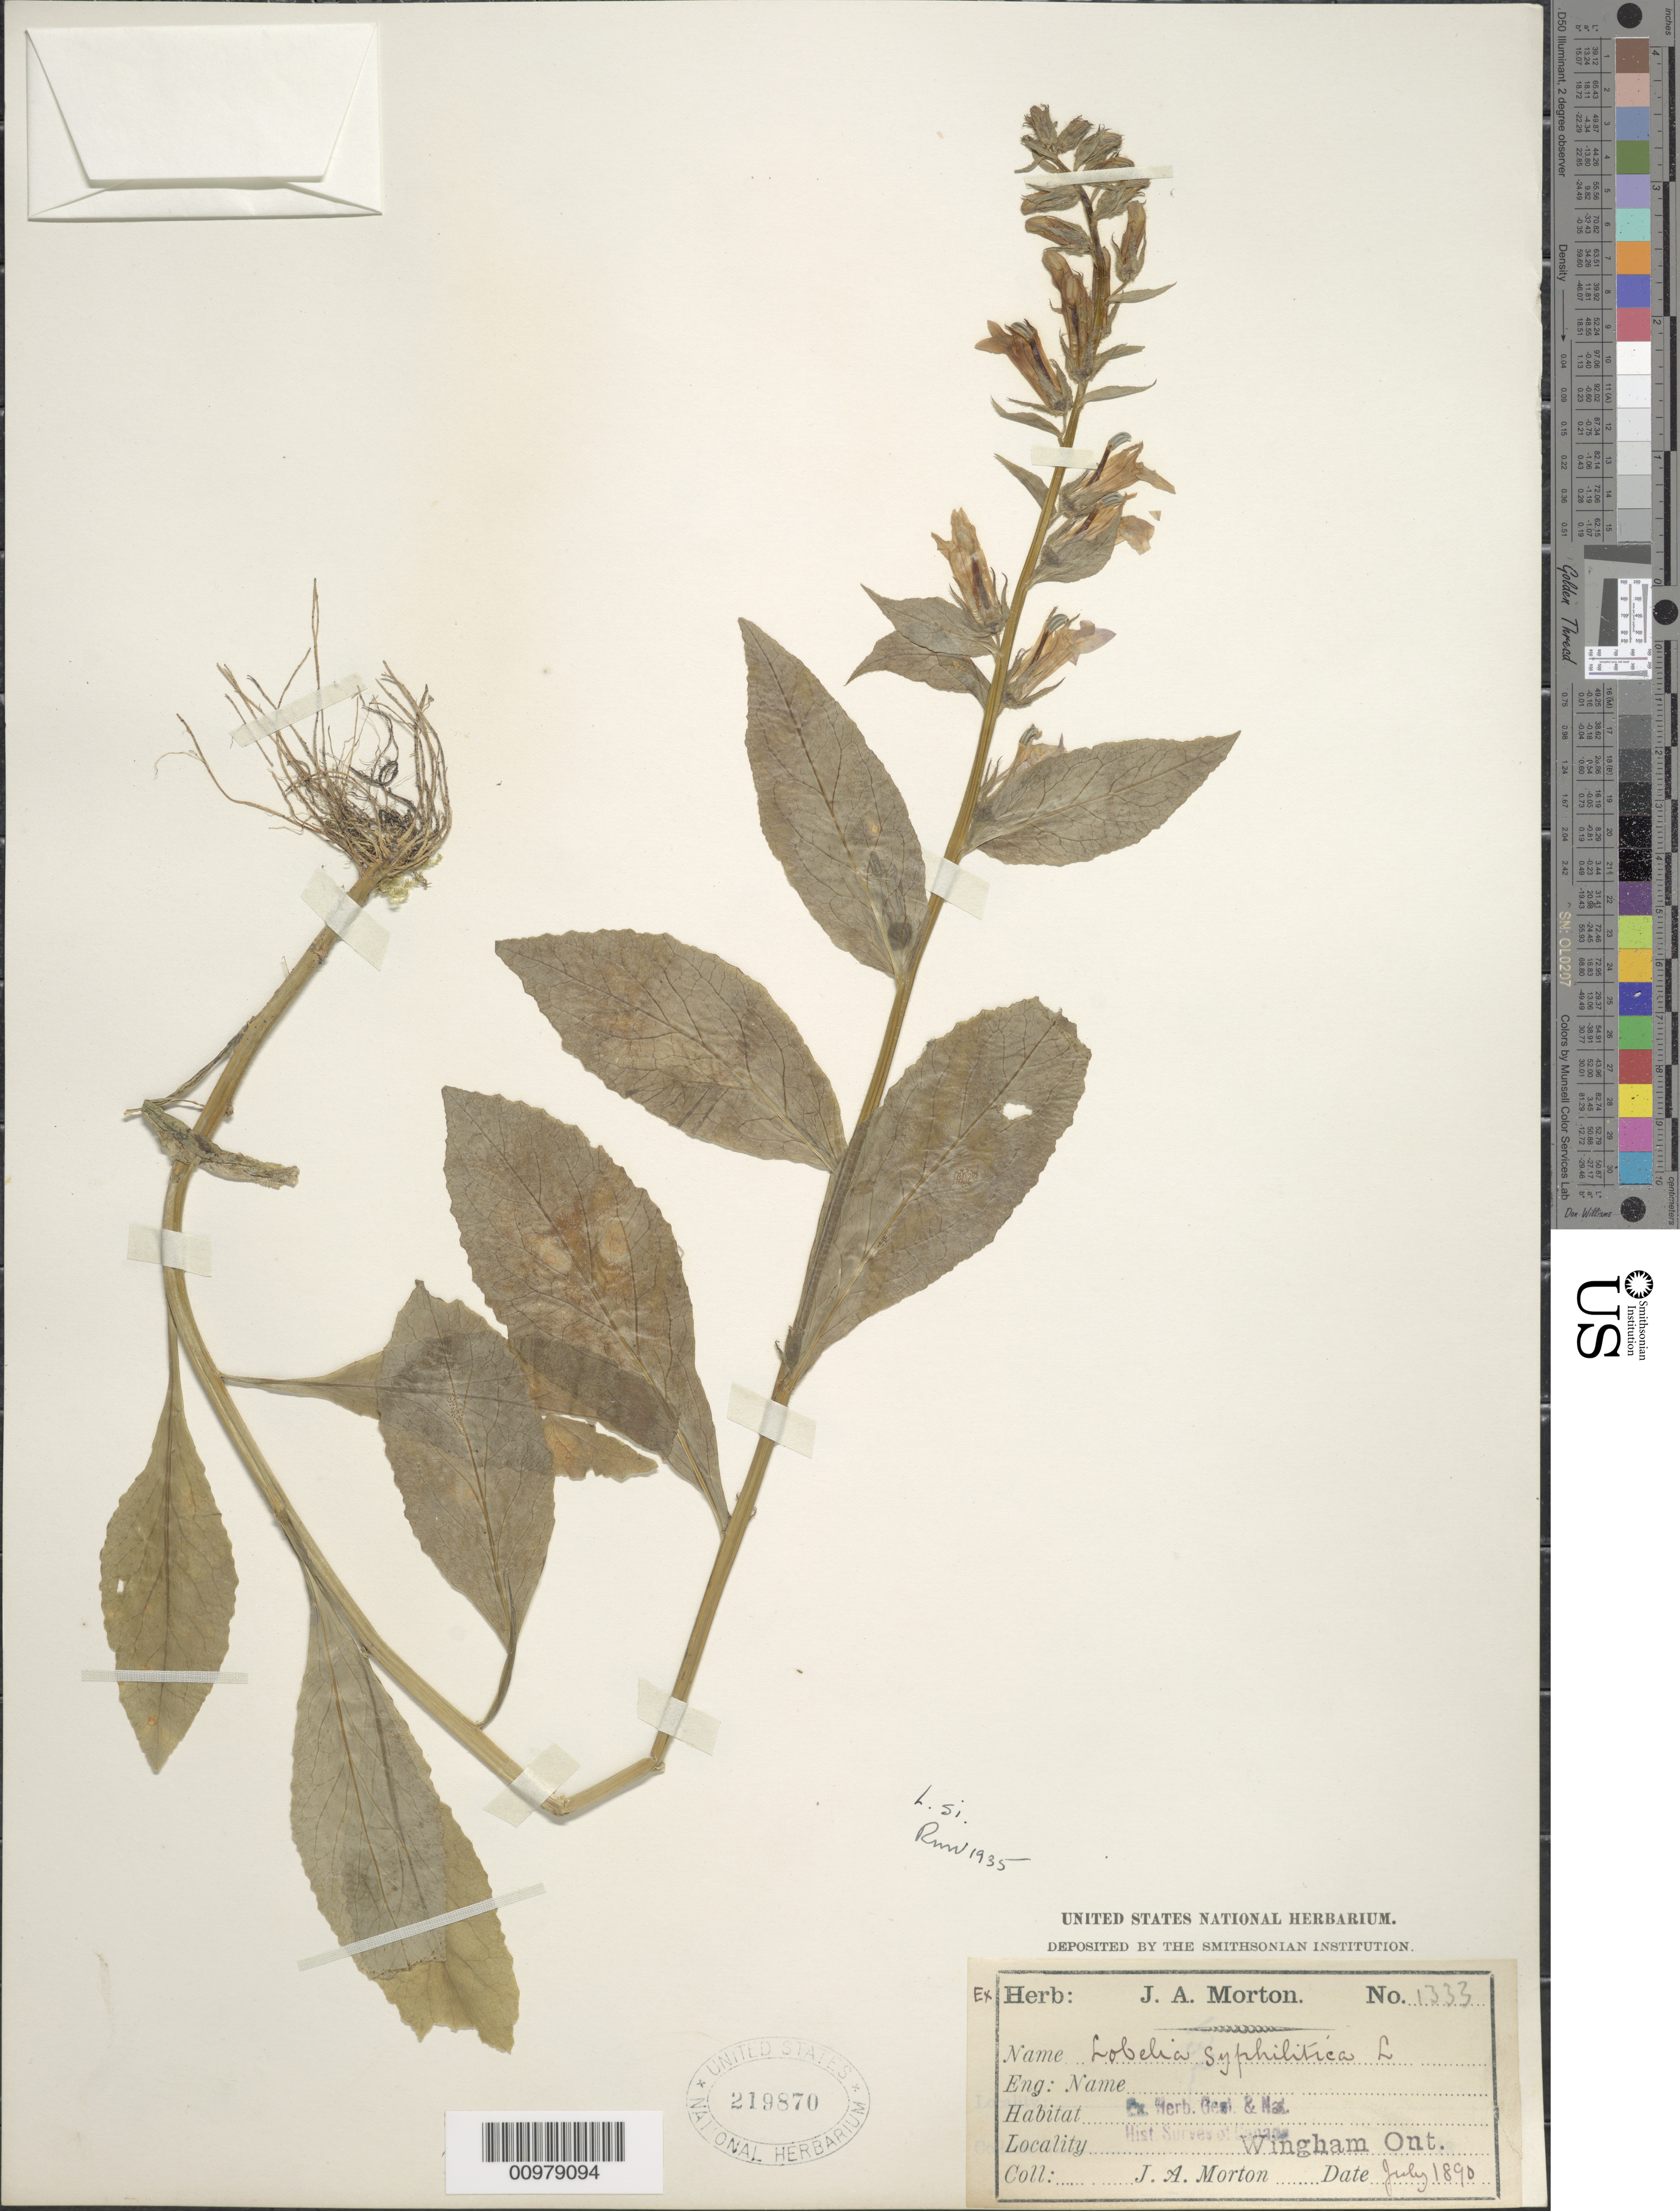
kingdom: Plantae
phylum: Tracheophyta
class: Magnoliopsida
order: Asterales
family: Campanulaceae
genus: Lobelia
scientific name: Lobelia siphilitica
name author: L.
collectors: J. A. Morton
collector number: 1333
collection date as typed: July 1890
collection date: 1890-07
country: Canada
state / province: Ontario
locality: Wingham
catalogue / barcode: US 219870